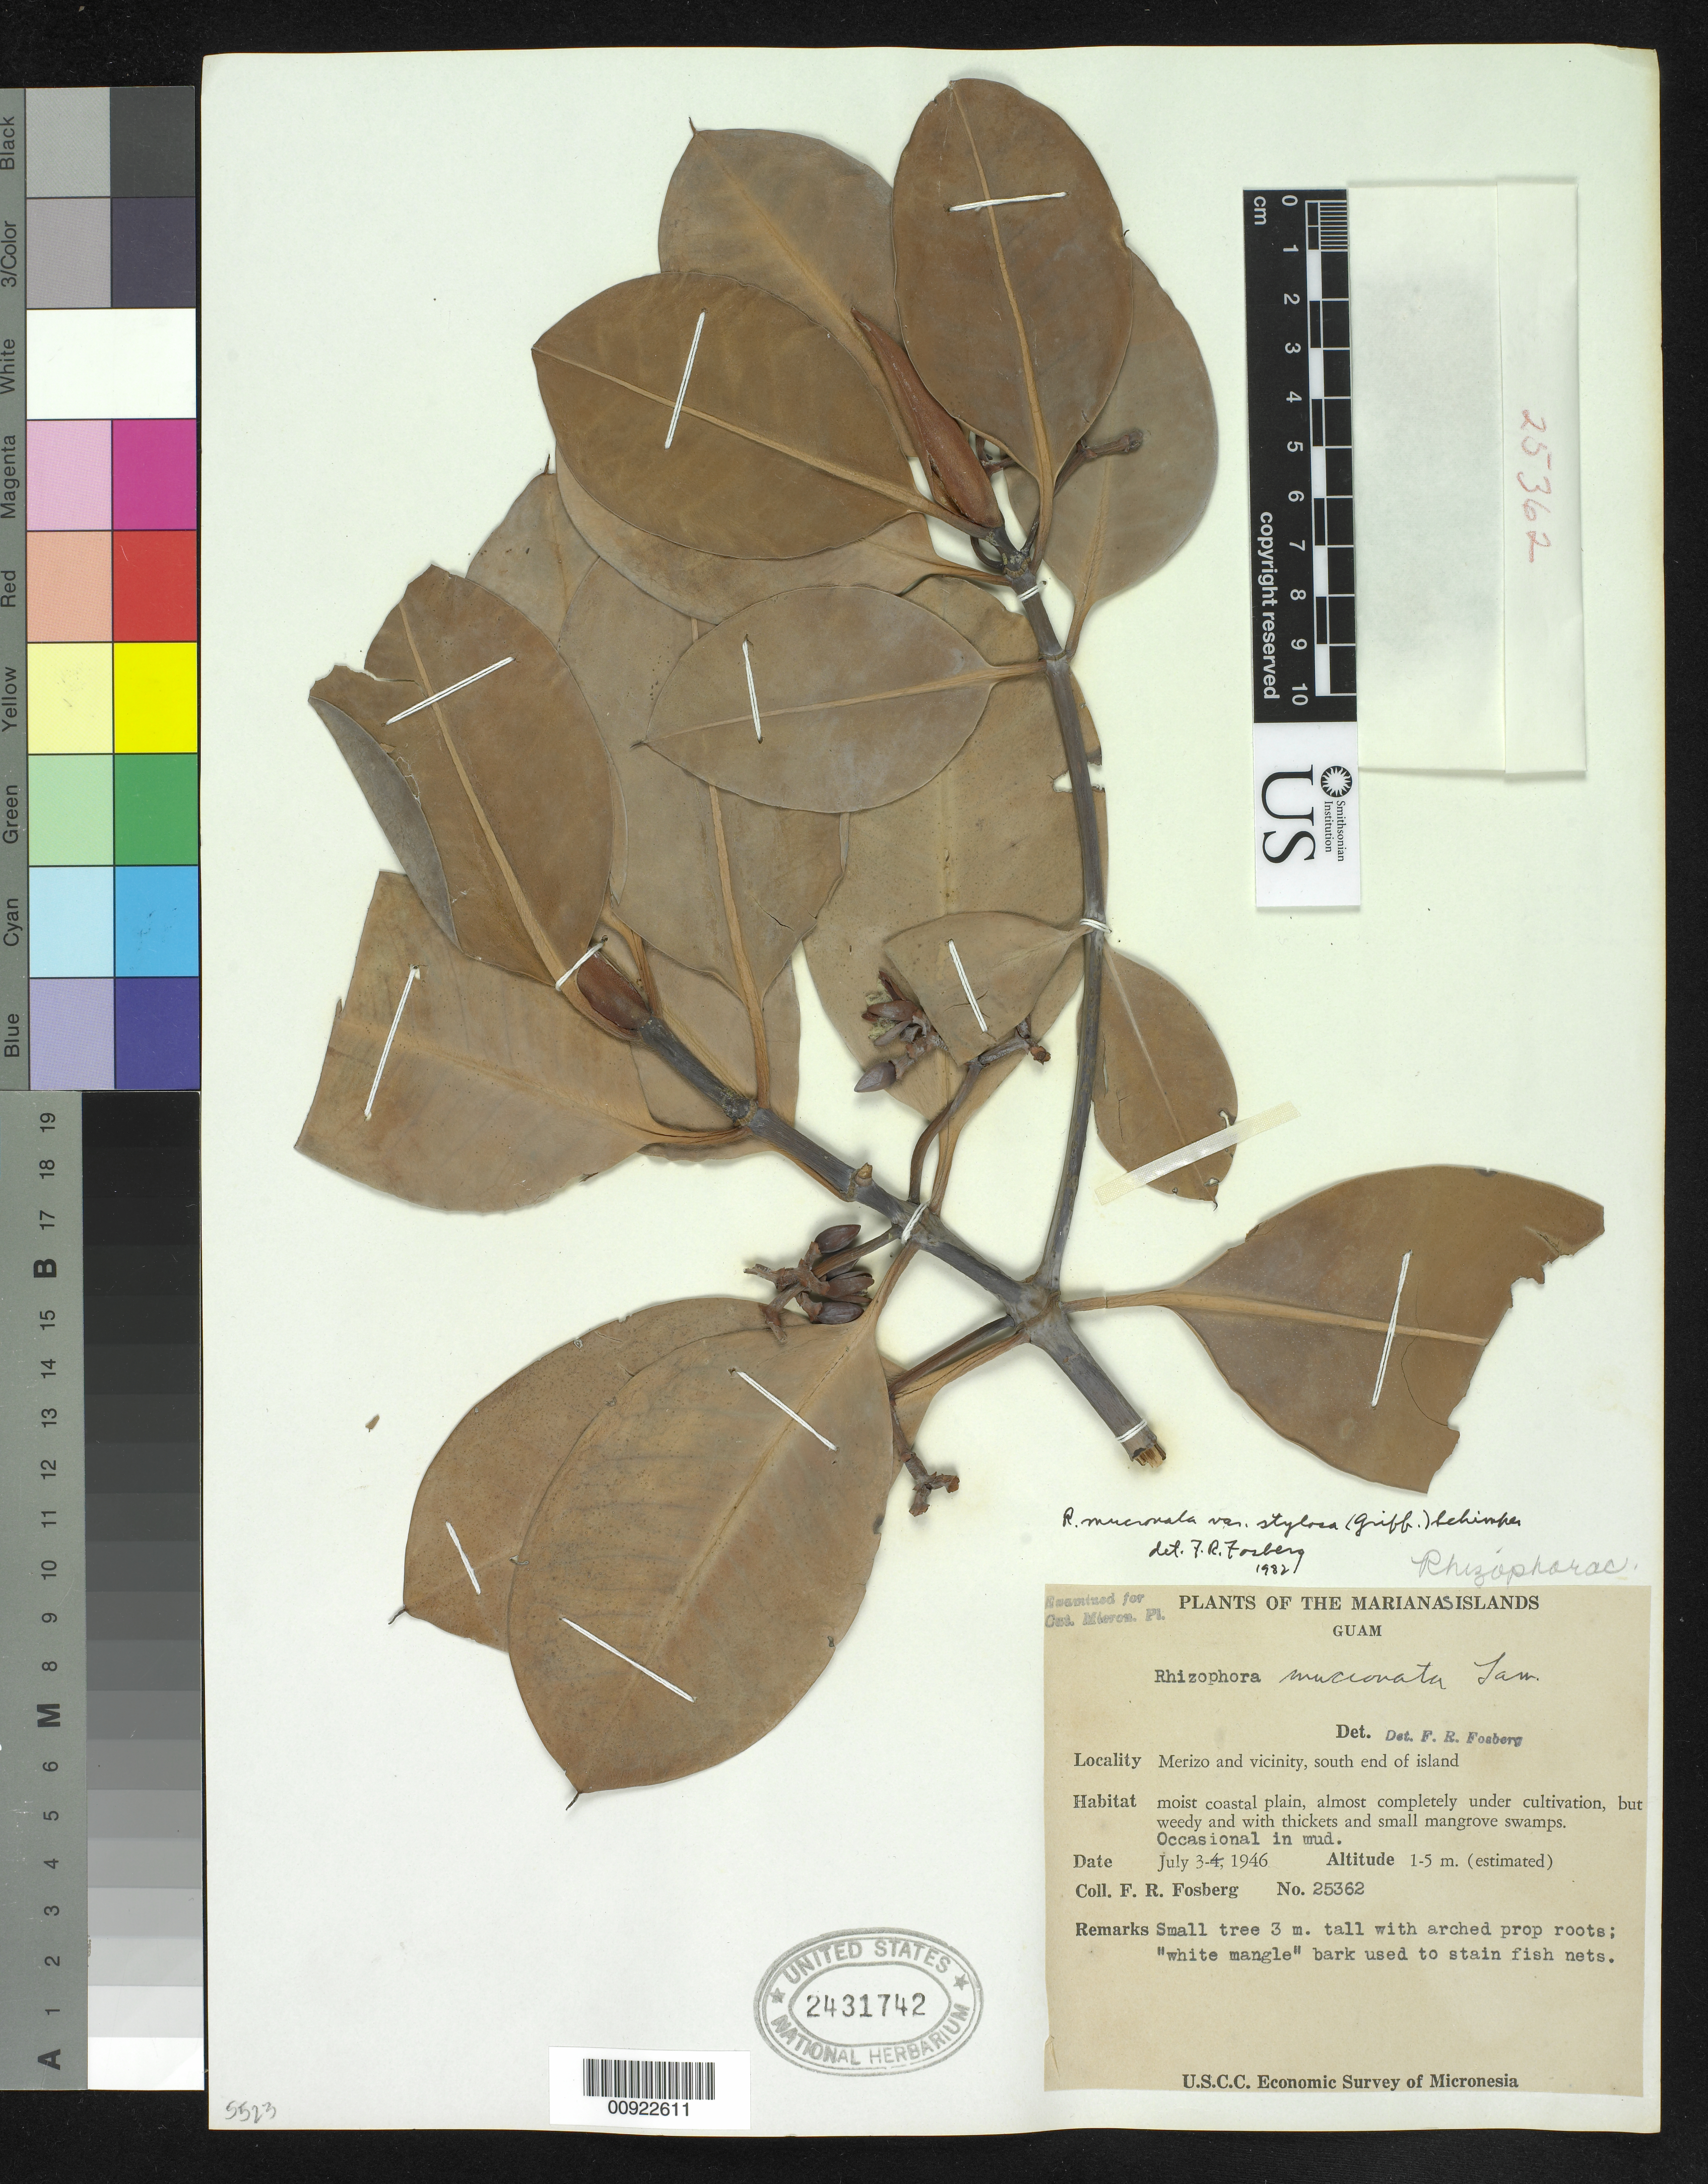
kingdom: Plantae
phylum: Tracheophyta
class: Magnoliopsida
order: Malpighiales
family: Rhizophoraceae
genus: Rhizophora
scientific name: Rhizophora mucronata var. stylosa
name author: Lam.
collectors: F. R. Fosberg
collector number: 25362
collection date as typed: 03 Jul 1946 to 04 Jul 1946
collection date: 1946-07-03/1946-07-04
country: Guam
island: Guam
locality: Merizo and vicinity, S end of island.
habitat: Moist coastal plain.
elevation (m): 1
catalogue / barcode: US 2431742